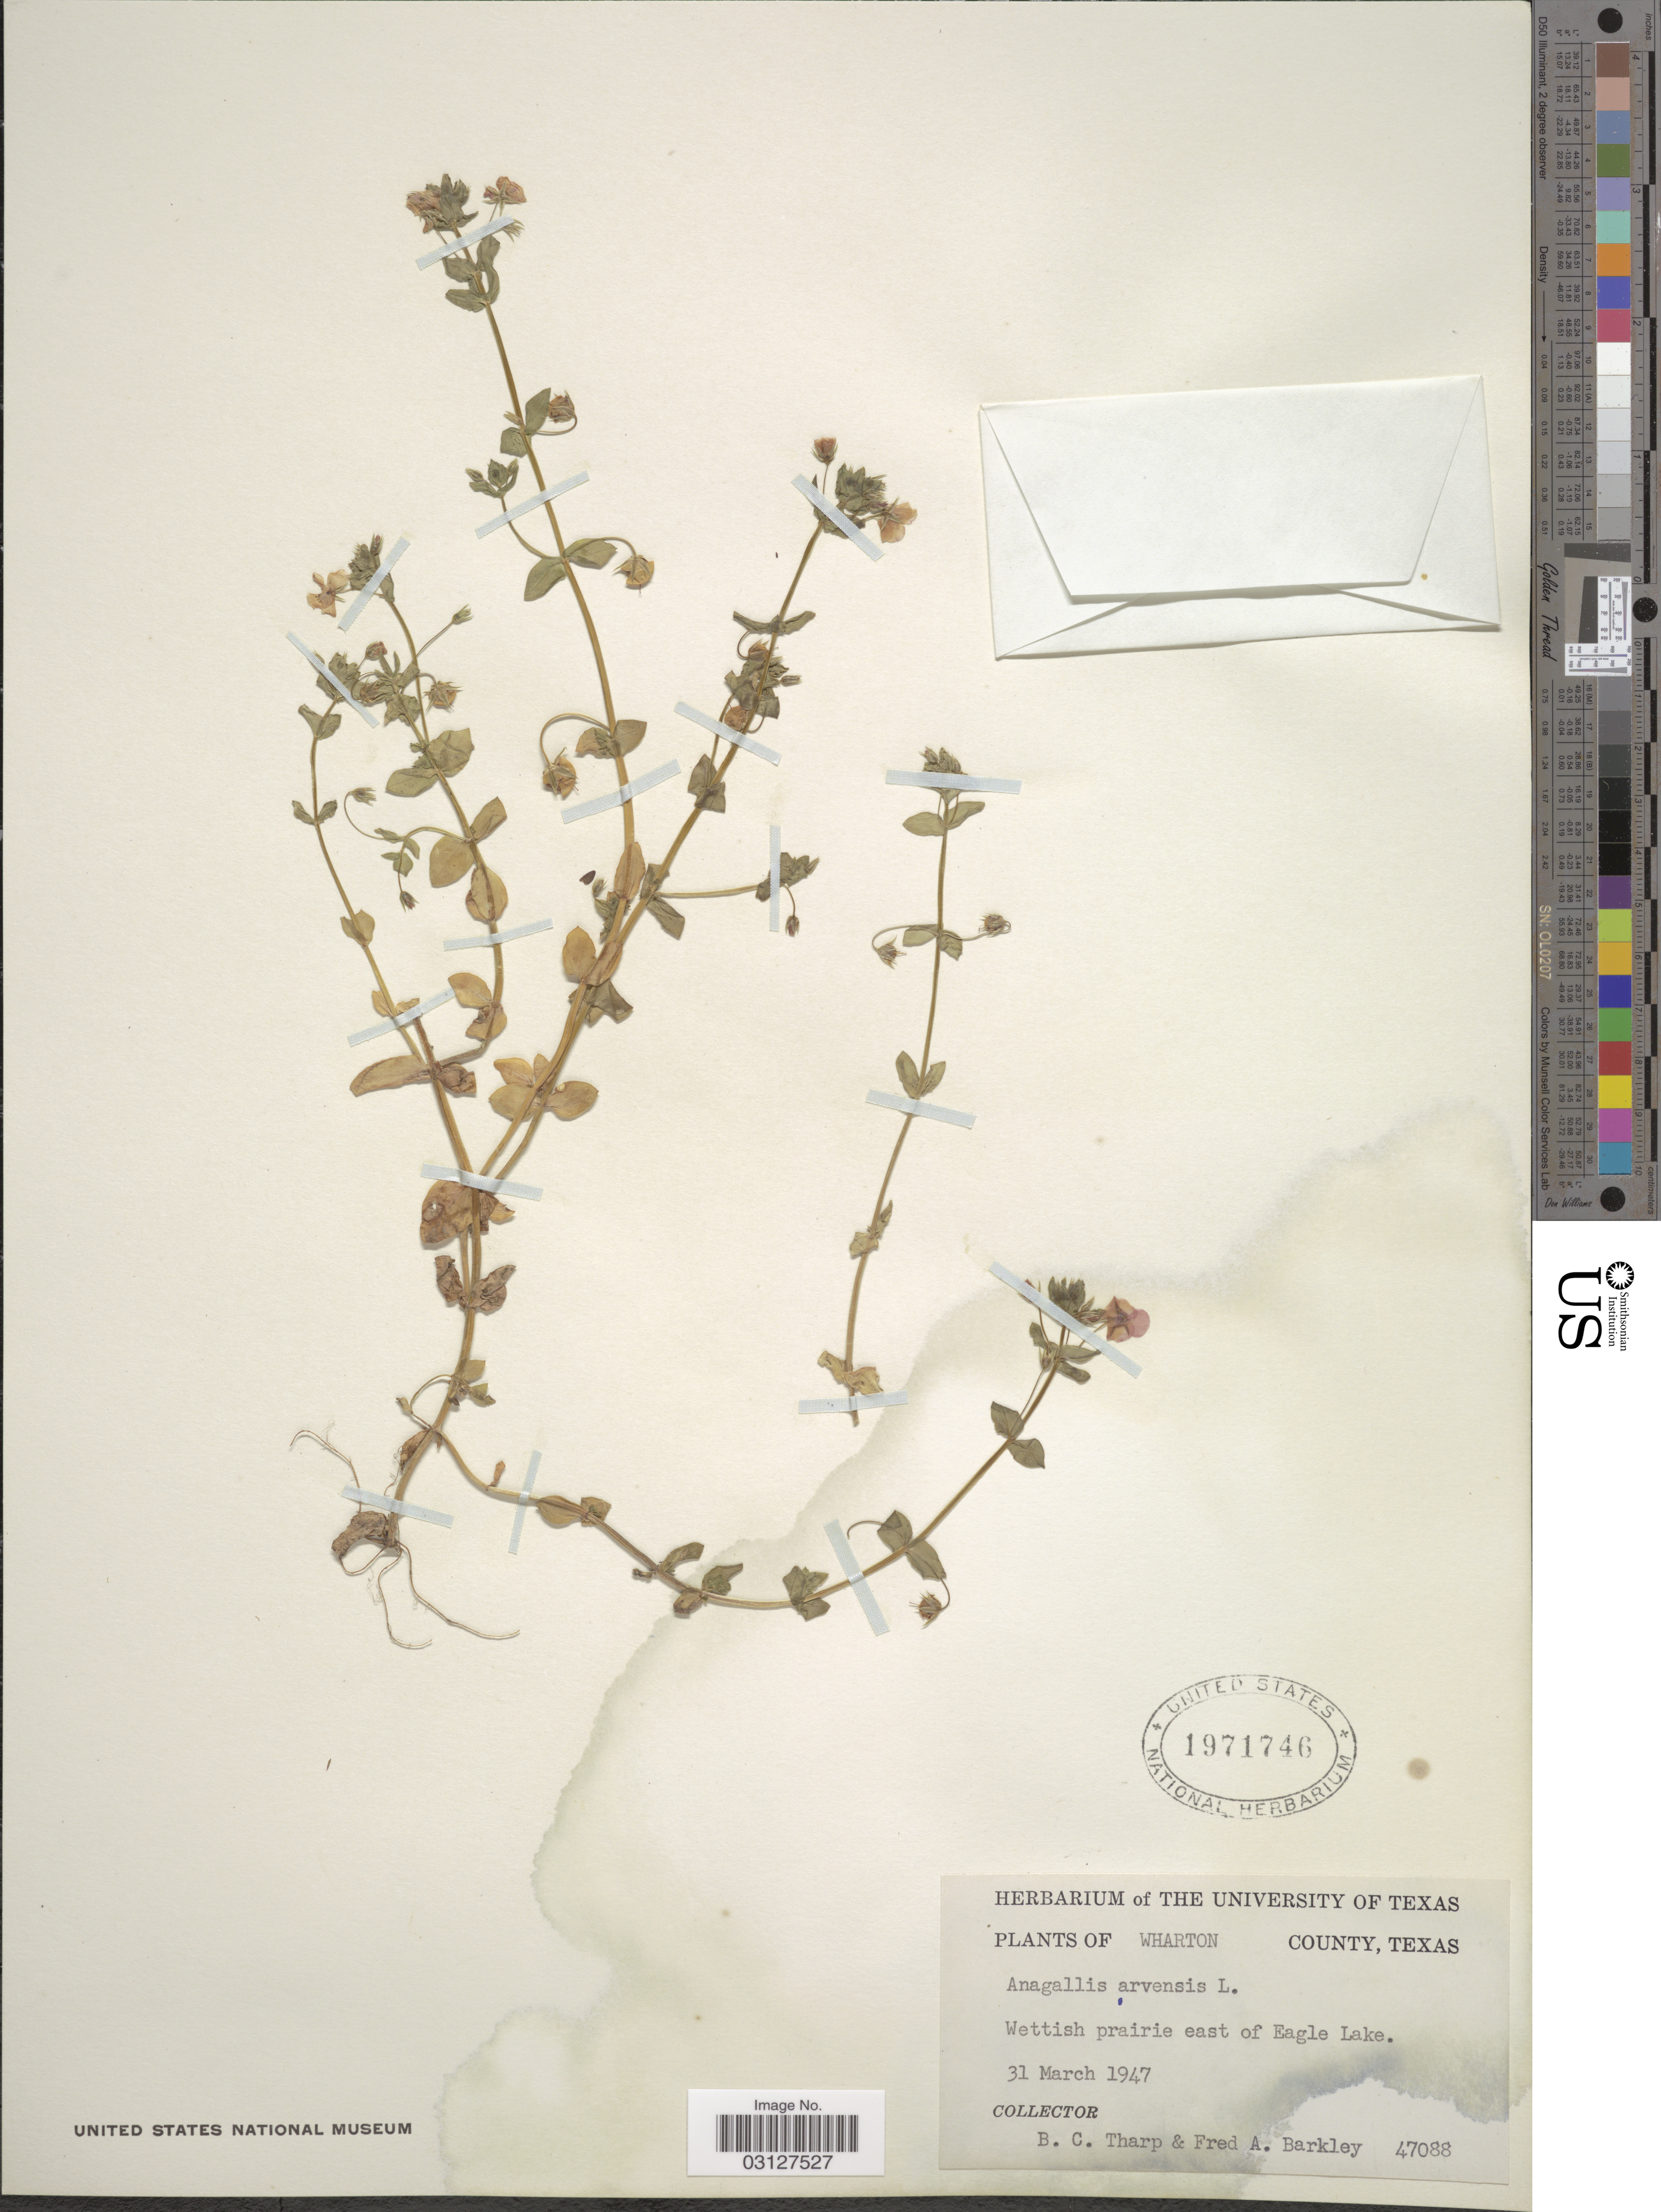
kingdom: Plantae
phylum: Tracheophyta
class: Magnoliopsida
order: Ericales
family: Primulaceae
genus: Anagallis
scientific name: Anagallis arvensis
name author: L.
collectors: B. C. Tharp & F. A. Barkley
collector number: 47088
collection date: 1947-03-31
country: United States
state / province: Texas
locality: Wharton County. Wettish prairie east of Eagle Lake.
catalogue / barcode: US 1971746